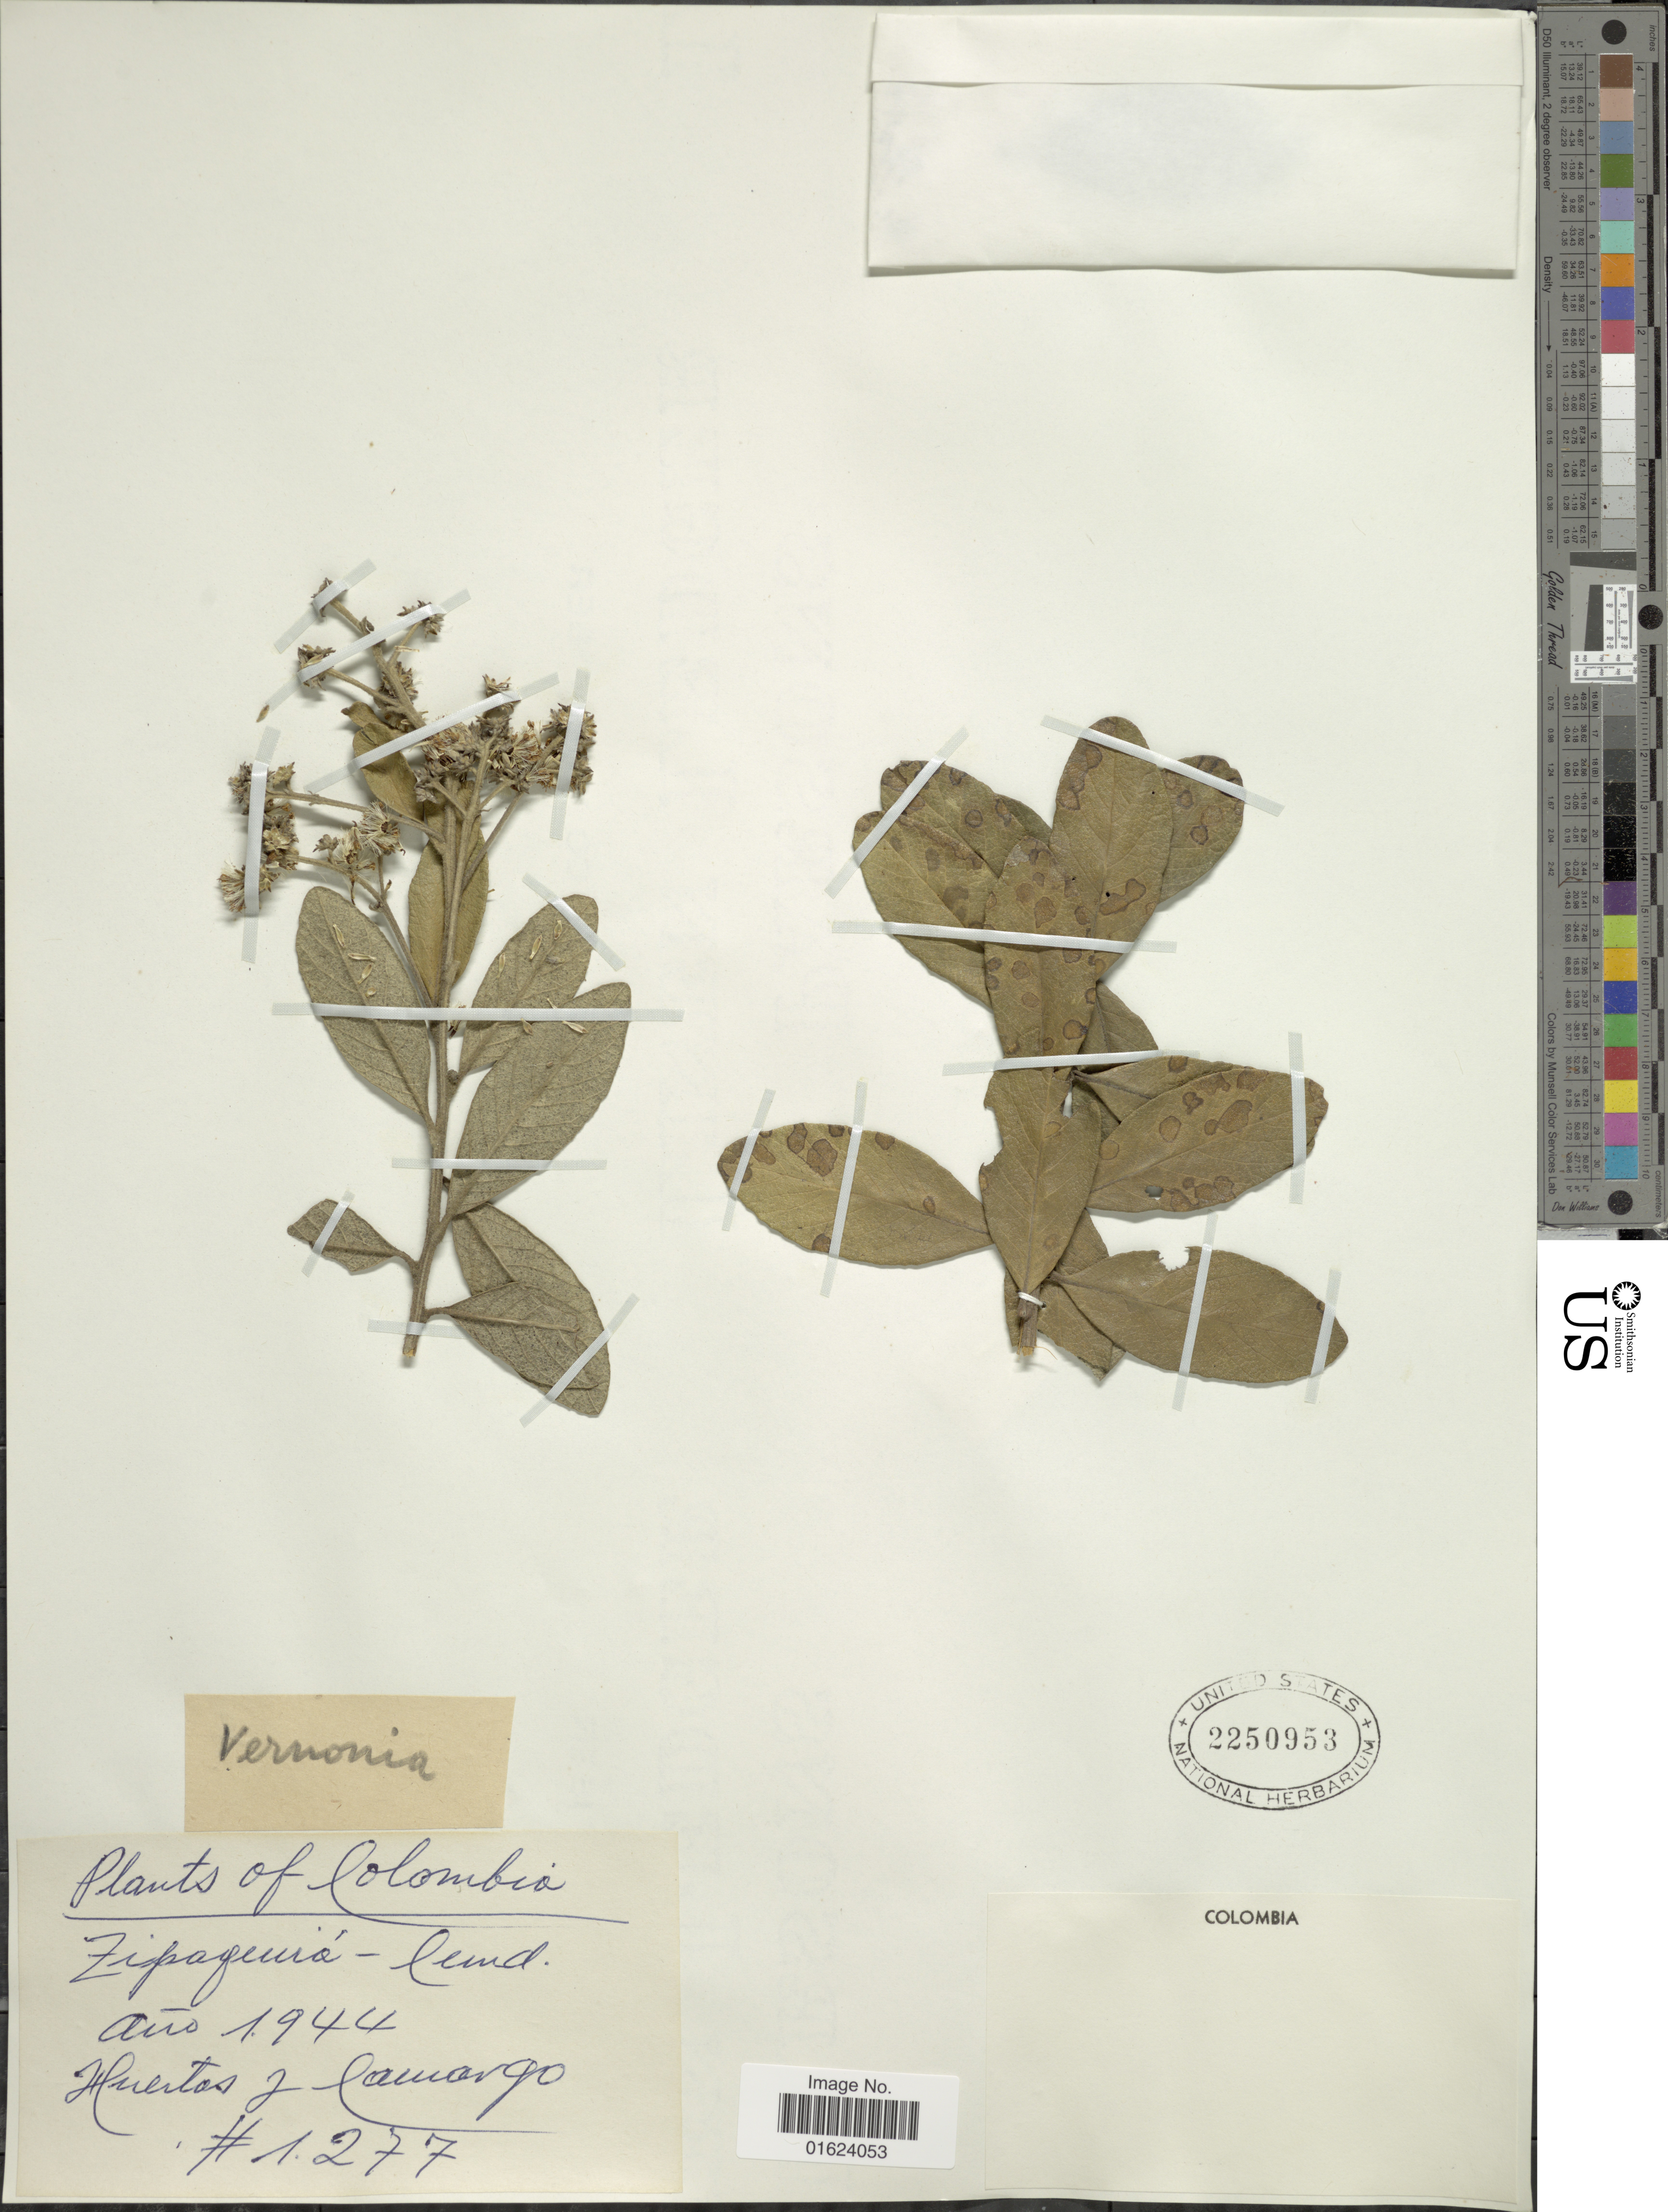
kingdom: Plantae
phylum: Tracheophyta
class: Magnoliopsida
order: Asterales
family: Asteraceae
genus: Vernonia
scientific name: Vernonia brasiliana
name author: (L.) Druce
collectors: -- Huertas & -. Camargo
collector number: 1277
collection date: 1944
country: Colombia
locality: Colombia. Zipaquira - Cund.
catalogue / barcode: US 2250953